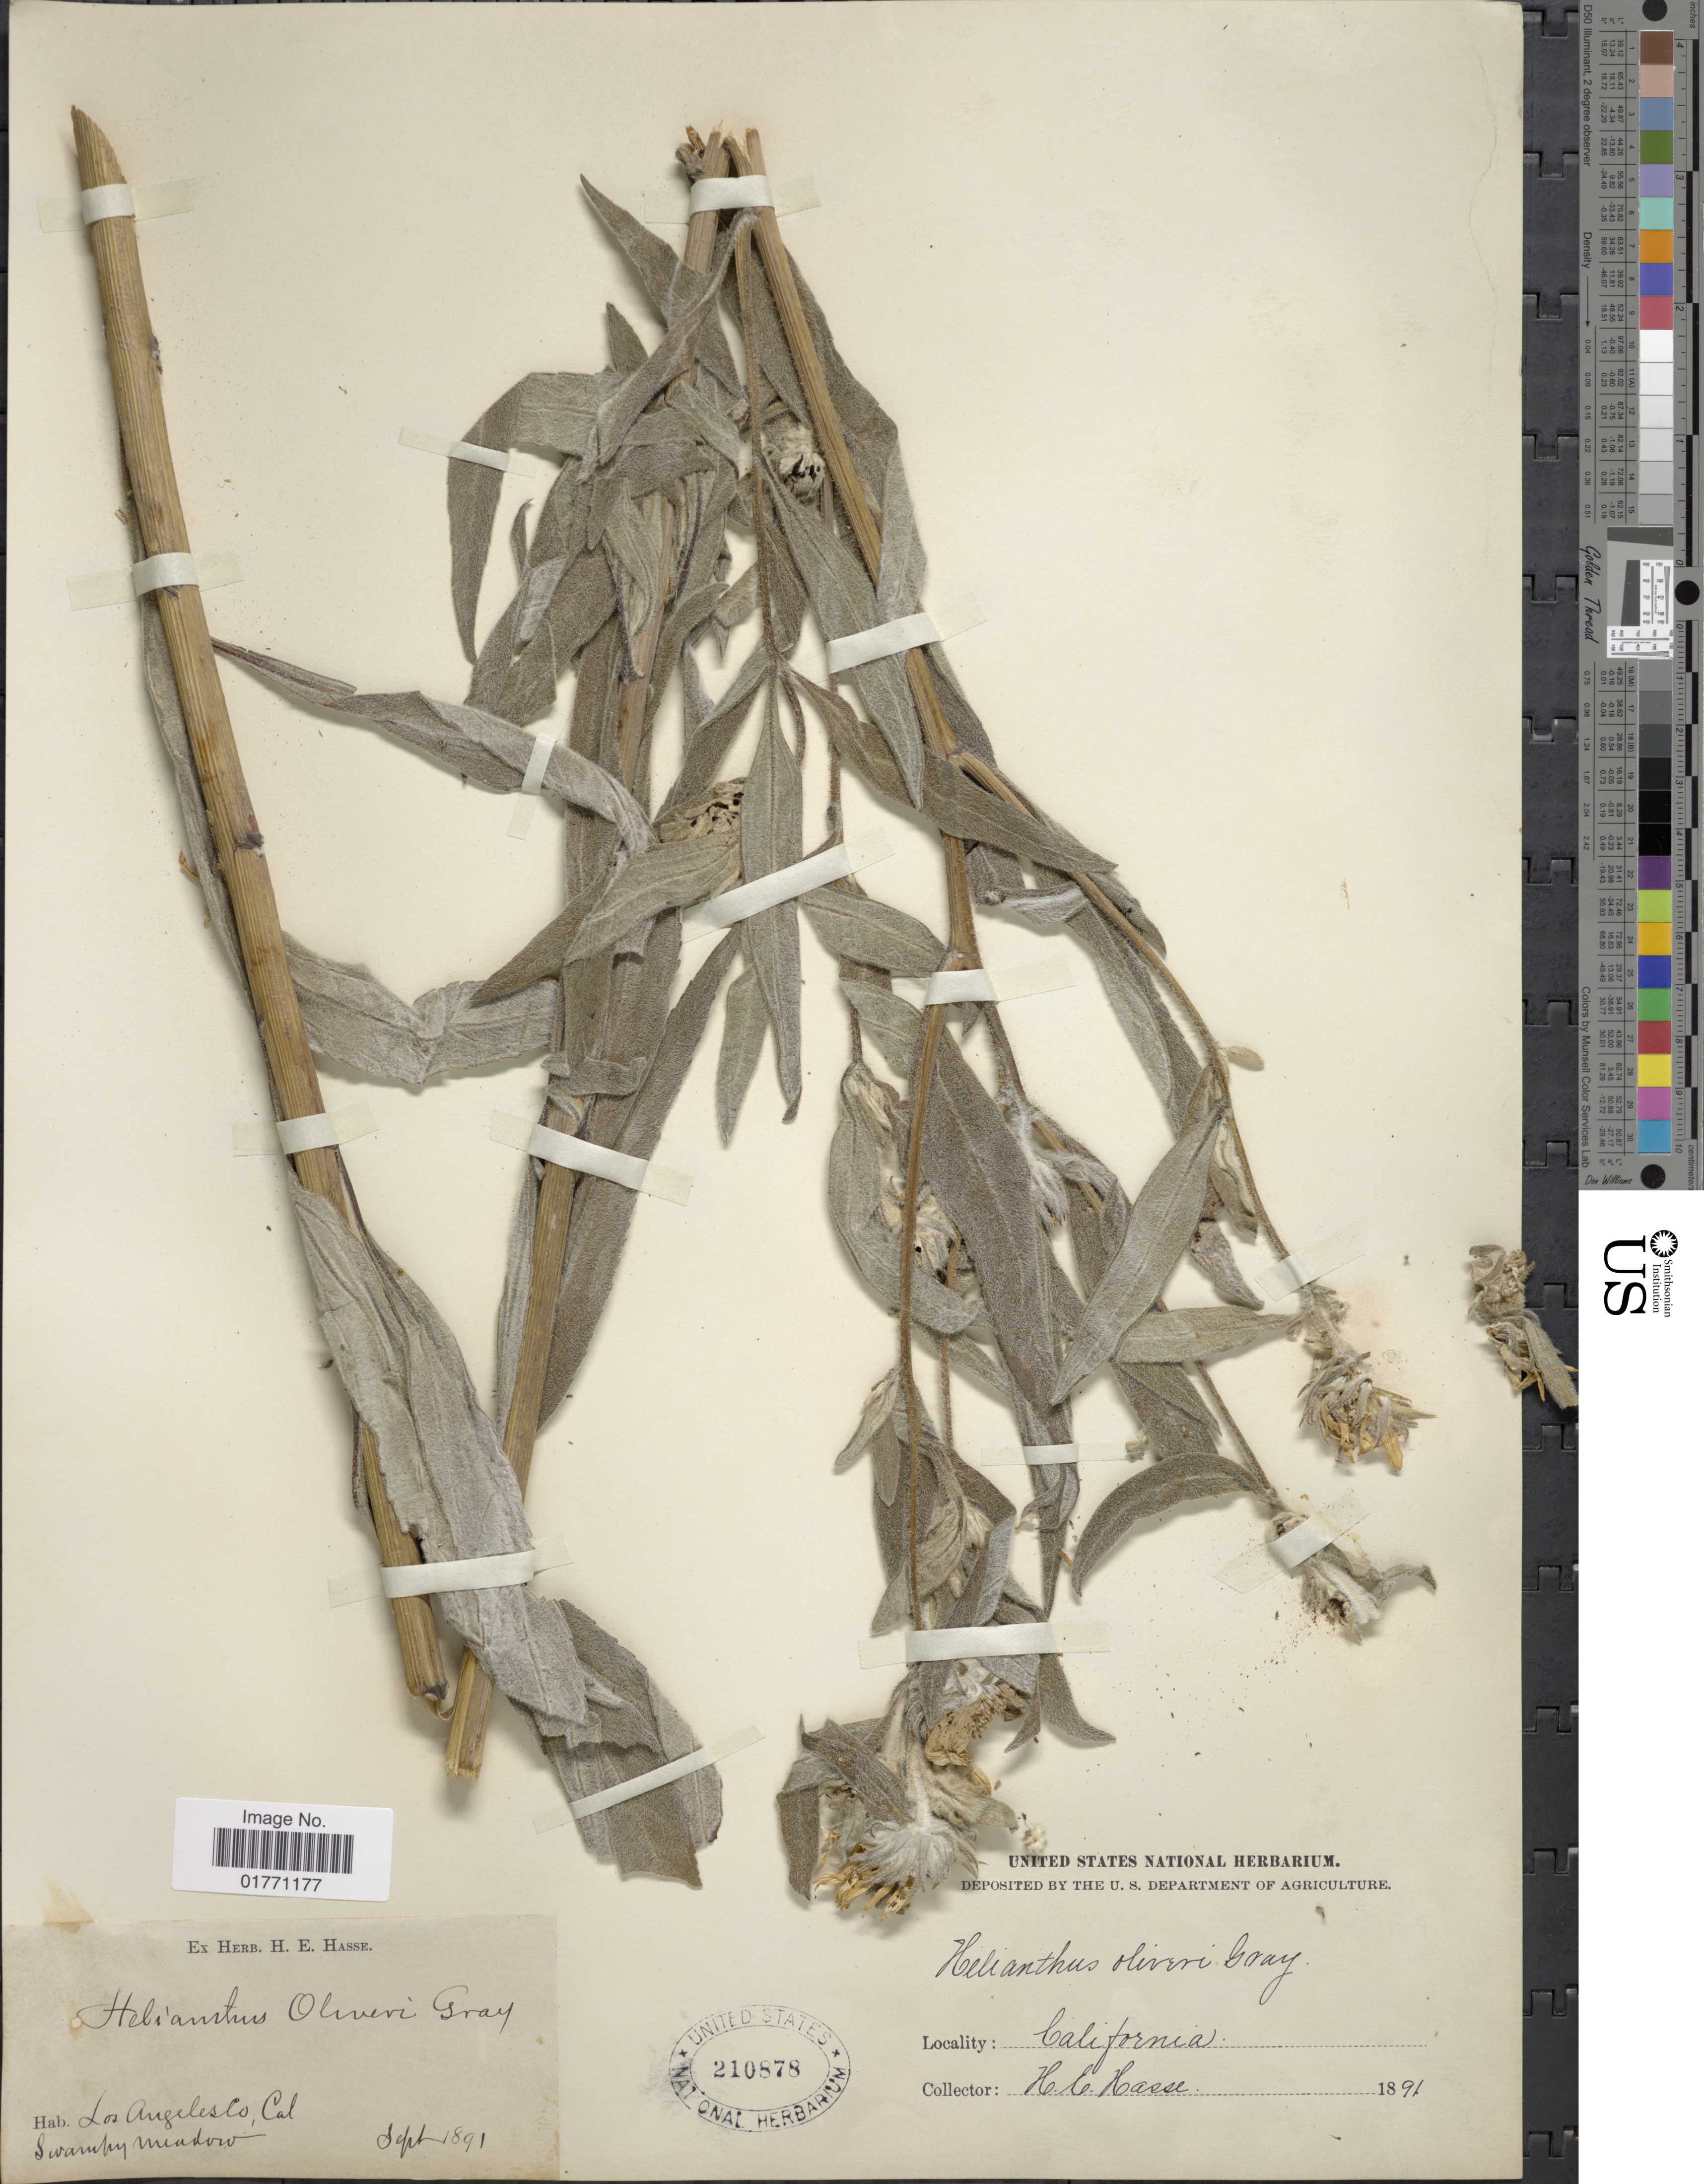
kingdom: Plantae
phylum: Tracheophyta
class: Magnoliopsida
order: Asterales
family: Asteraceae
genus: Helianthus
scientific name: Helianthus oliveri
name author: A. Gray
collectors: H. E. Hasse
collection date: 1891-09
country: United States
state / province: California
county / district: Los Angeles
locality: Los Angeles Co., swampy meadow.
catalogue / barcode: US 210878